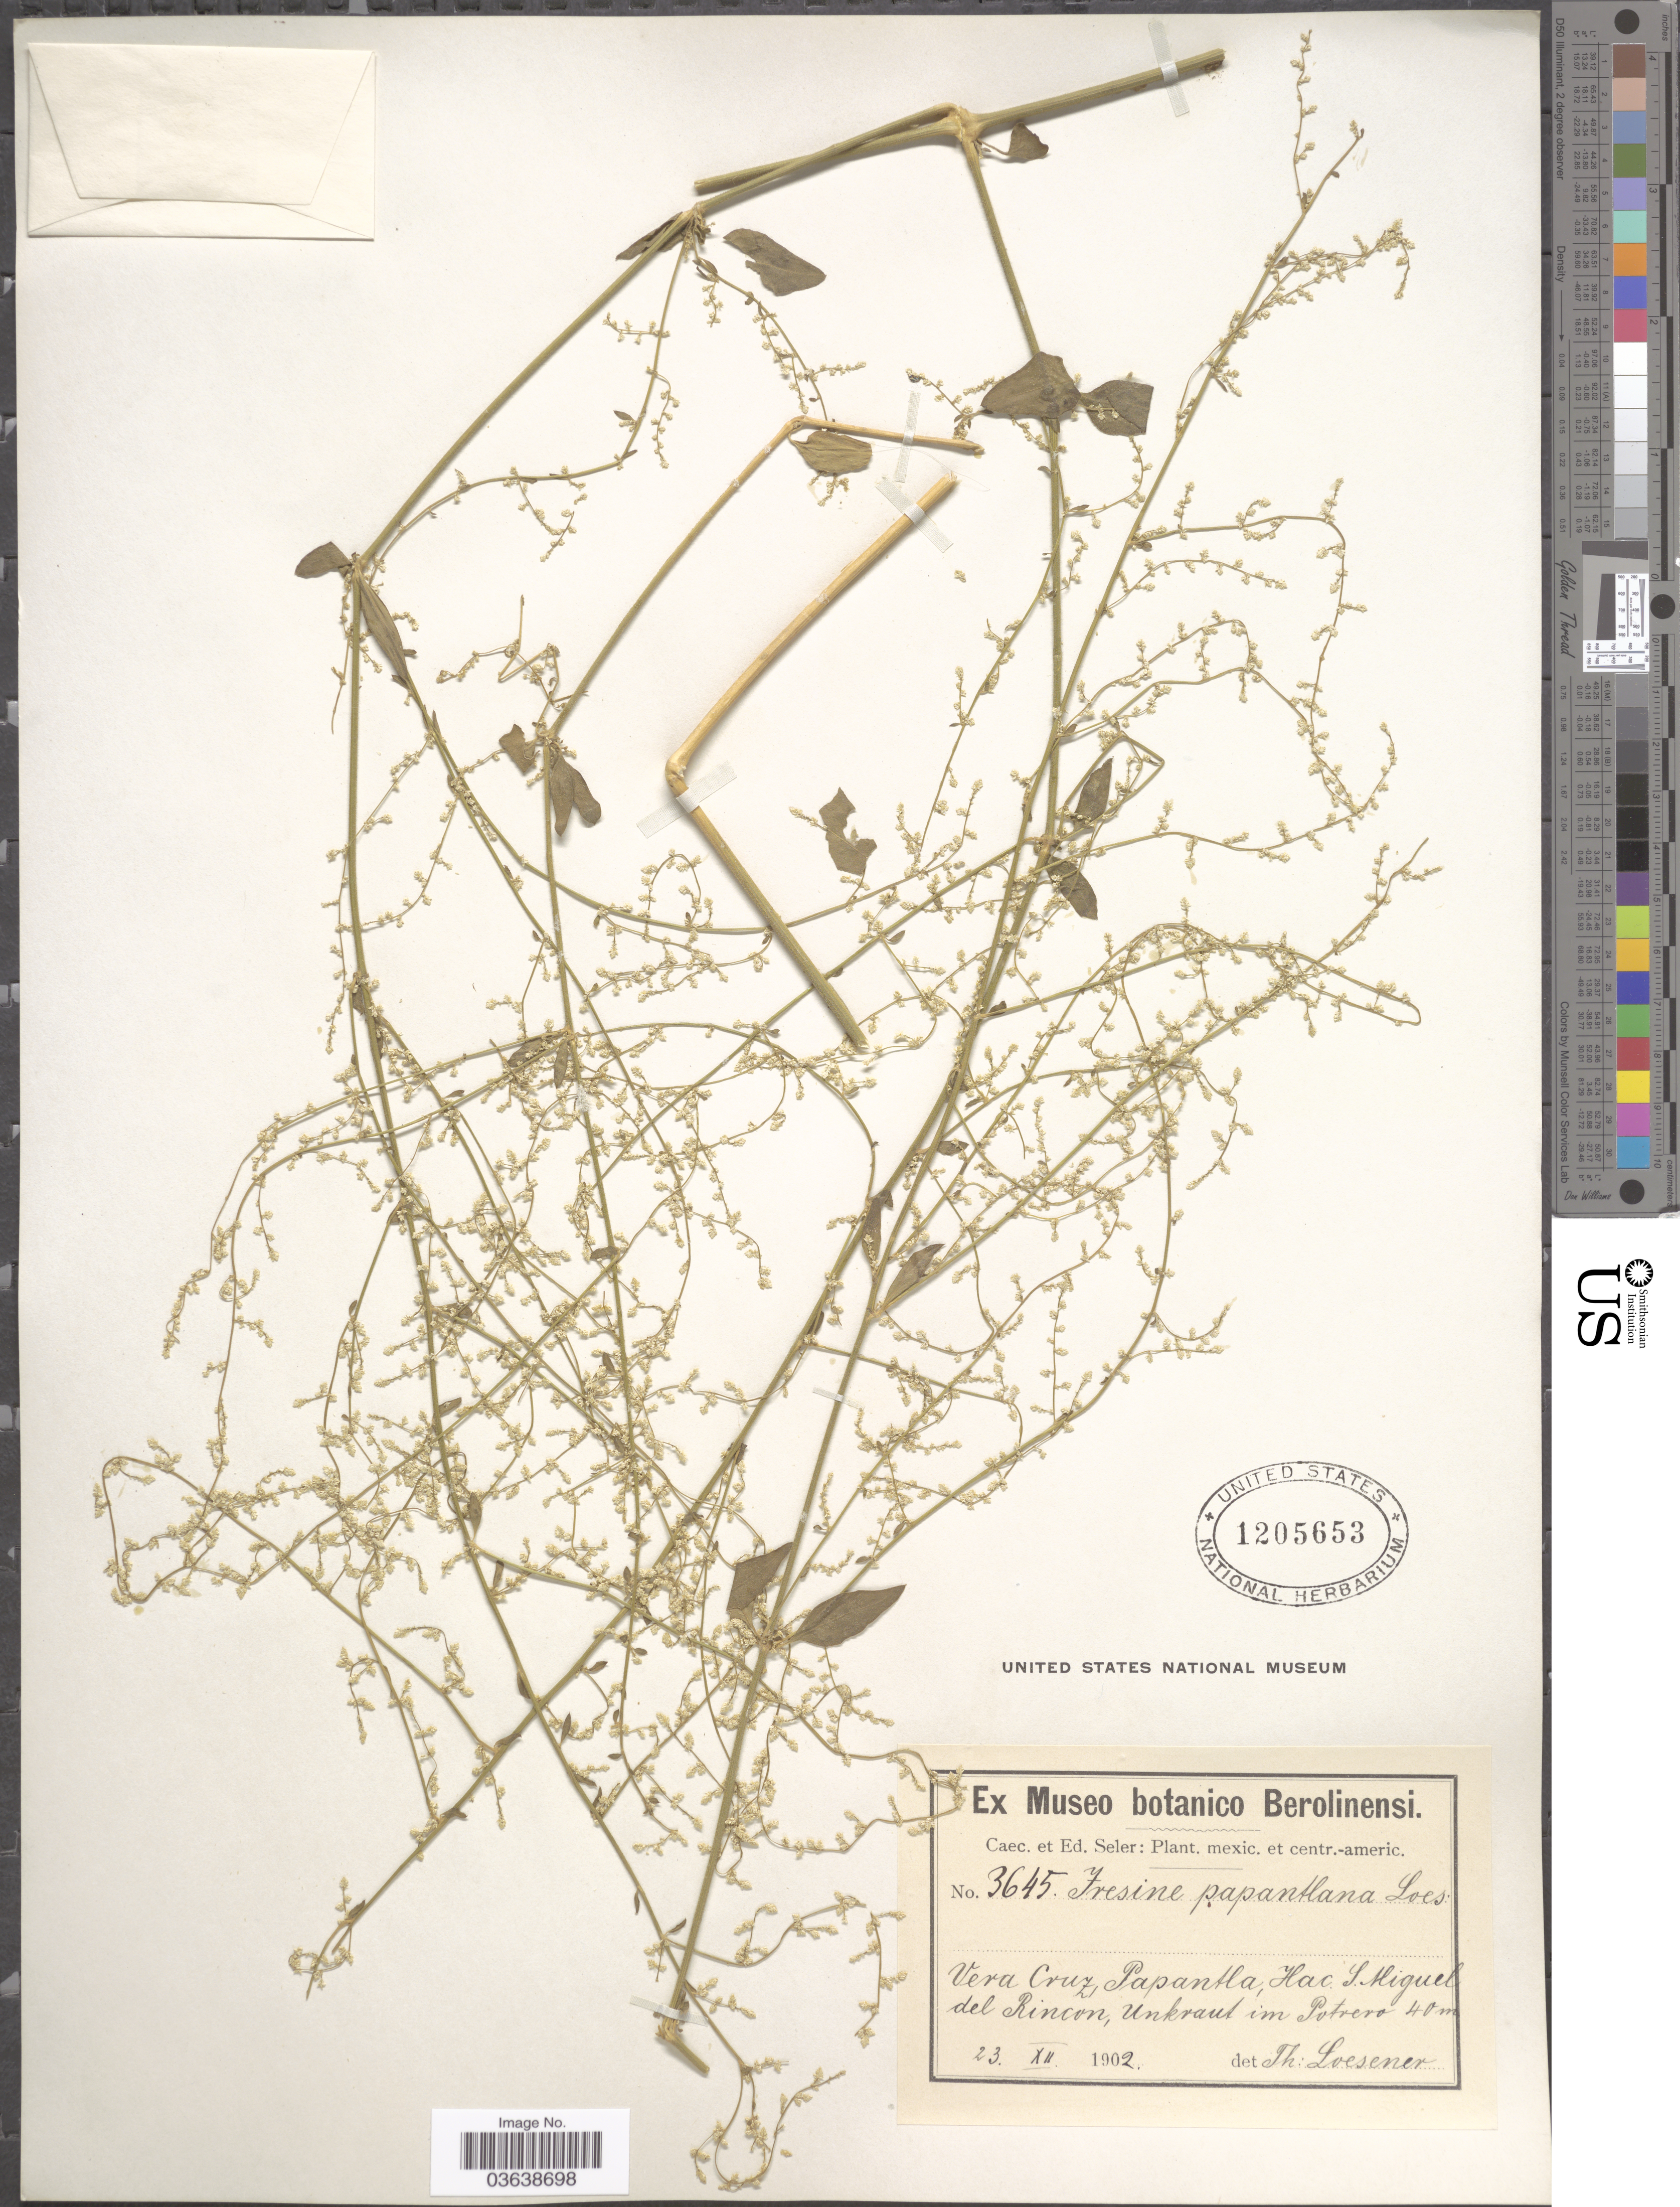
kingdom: Plantae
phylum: Tracheophyta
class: Magnoliopsida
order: Caryophyllales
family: Amaranthaceae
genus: Iresine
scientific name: Iresine celosia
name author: L.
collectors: ex Caec. et Ed Seler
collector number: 3645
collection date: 1902-12-23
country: Mexico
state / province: Veracruz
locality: Vera Cruz, Papantla, Hac. S. Miguel del Rincon, unkraut im Potrero.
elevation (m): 40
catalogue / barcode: US 1205653